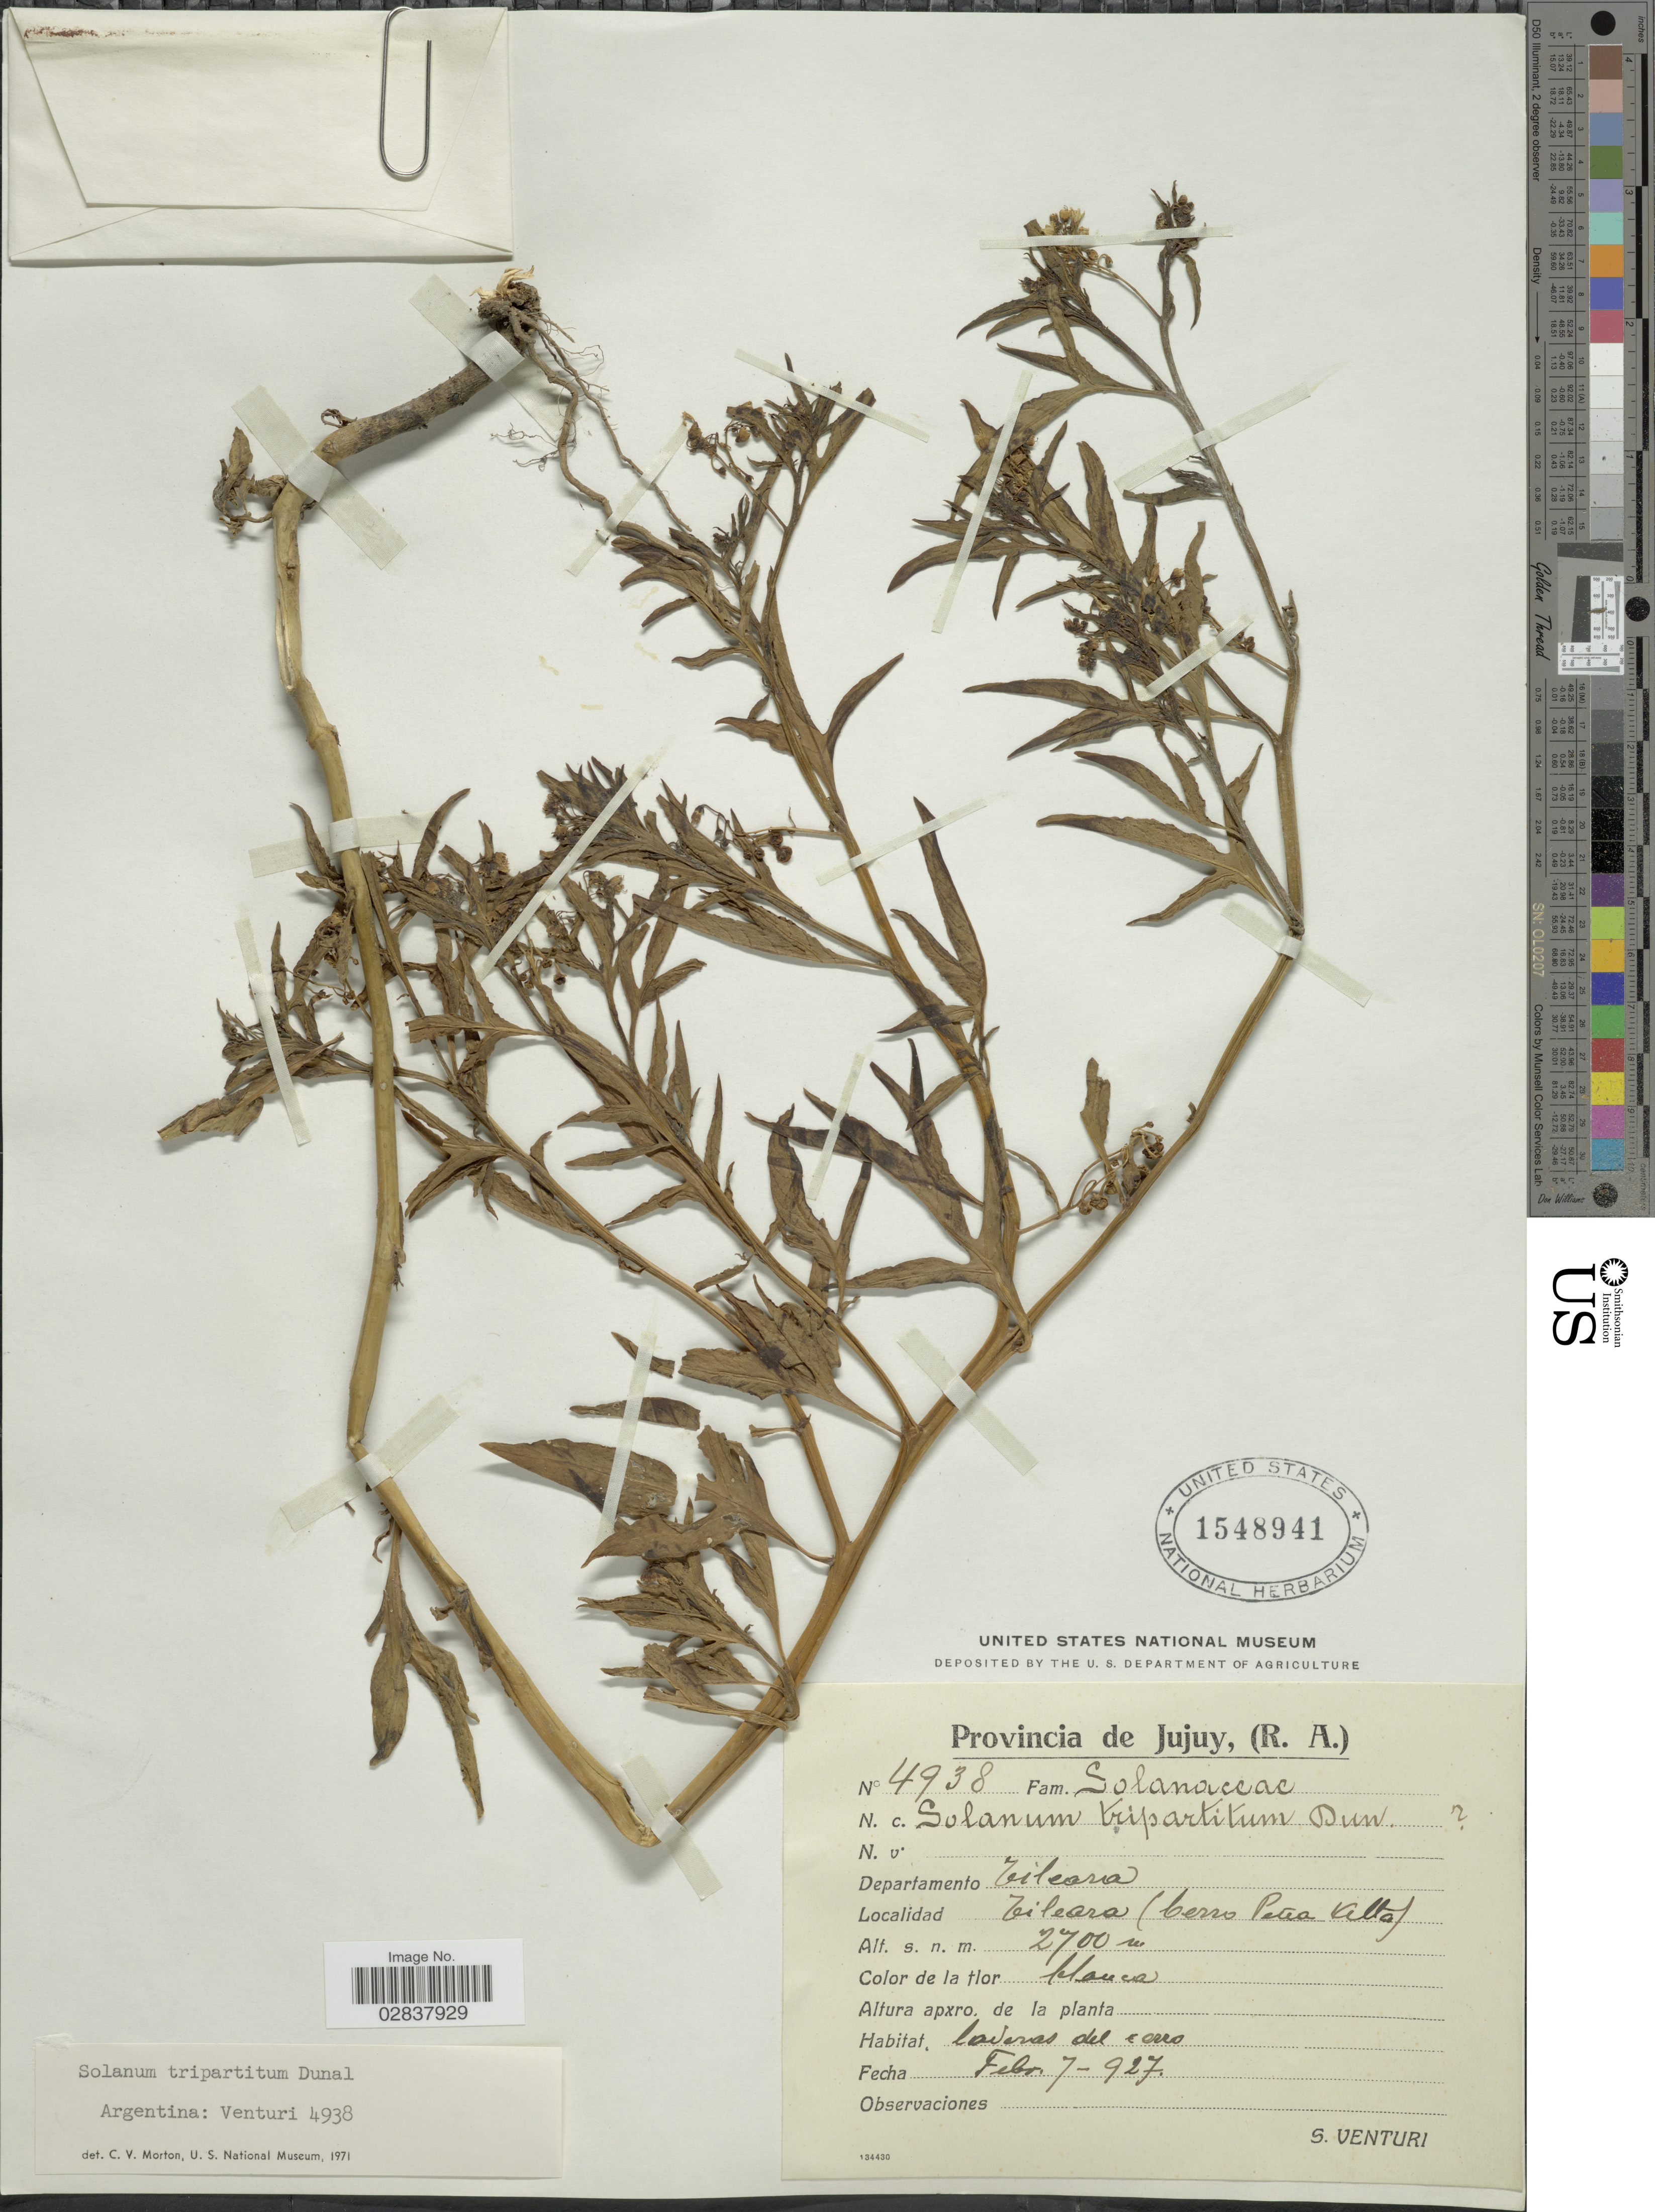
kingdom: Plantae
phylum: Tracheophyta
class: Magnoliopsida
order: Solanales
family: Solanaceae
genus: Solanum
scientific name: Solanum tripartitum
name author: Dunal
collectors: S. Venturi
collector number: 4938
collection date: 1927-02-07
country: Argentina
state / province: Jujuy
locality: (R.A.) Departamento Tilcara, Tilcara (cerro Pena Villa).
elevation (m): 2700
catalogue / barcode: US 1548941